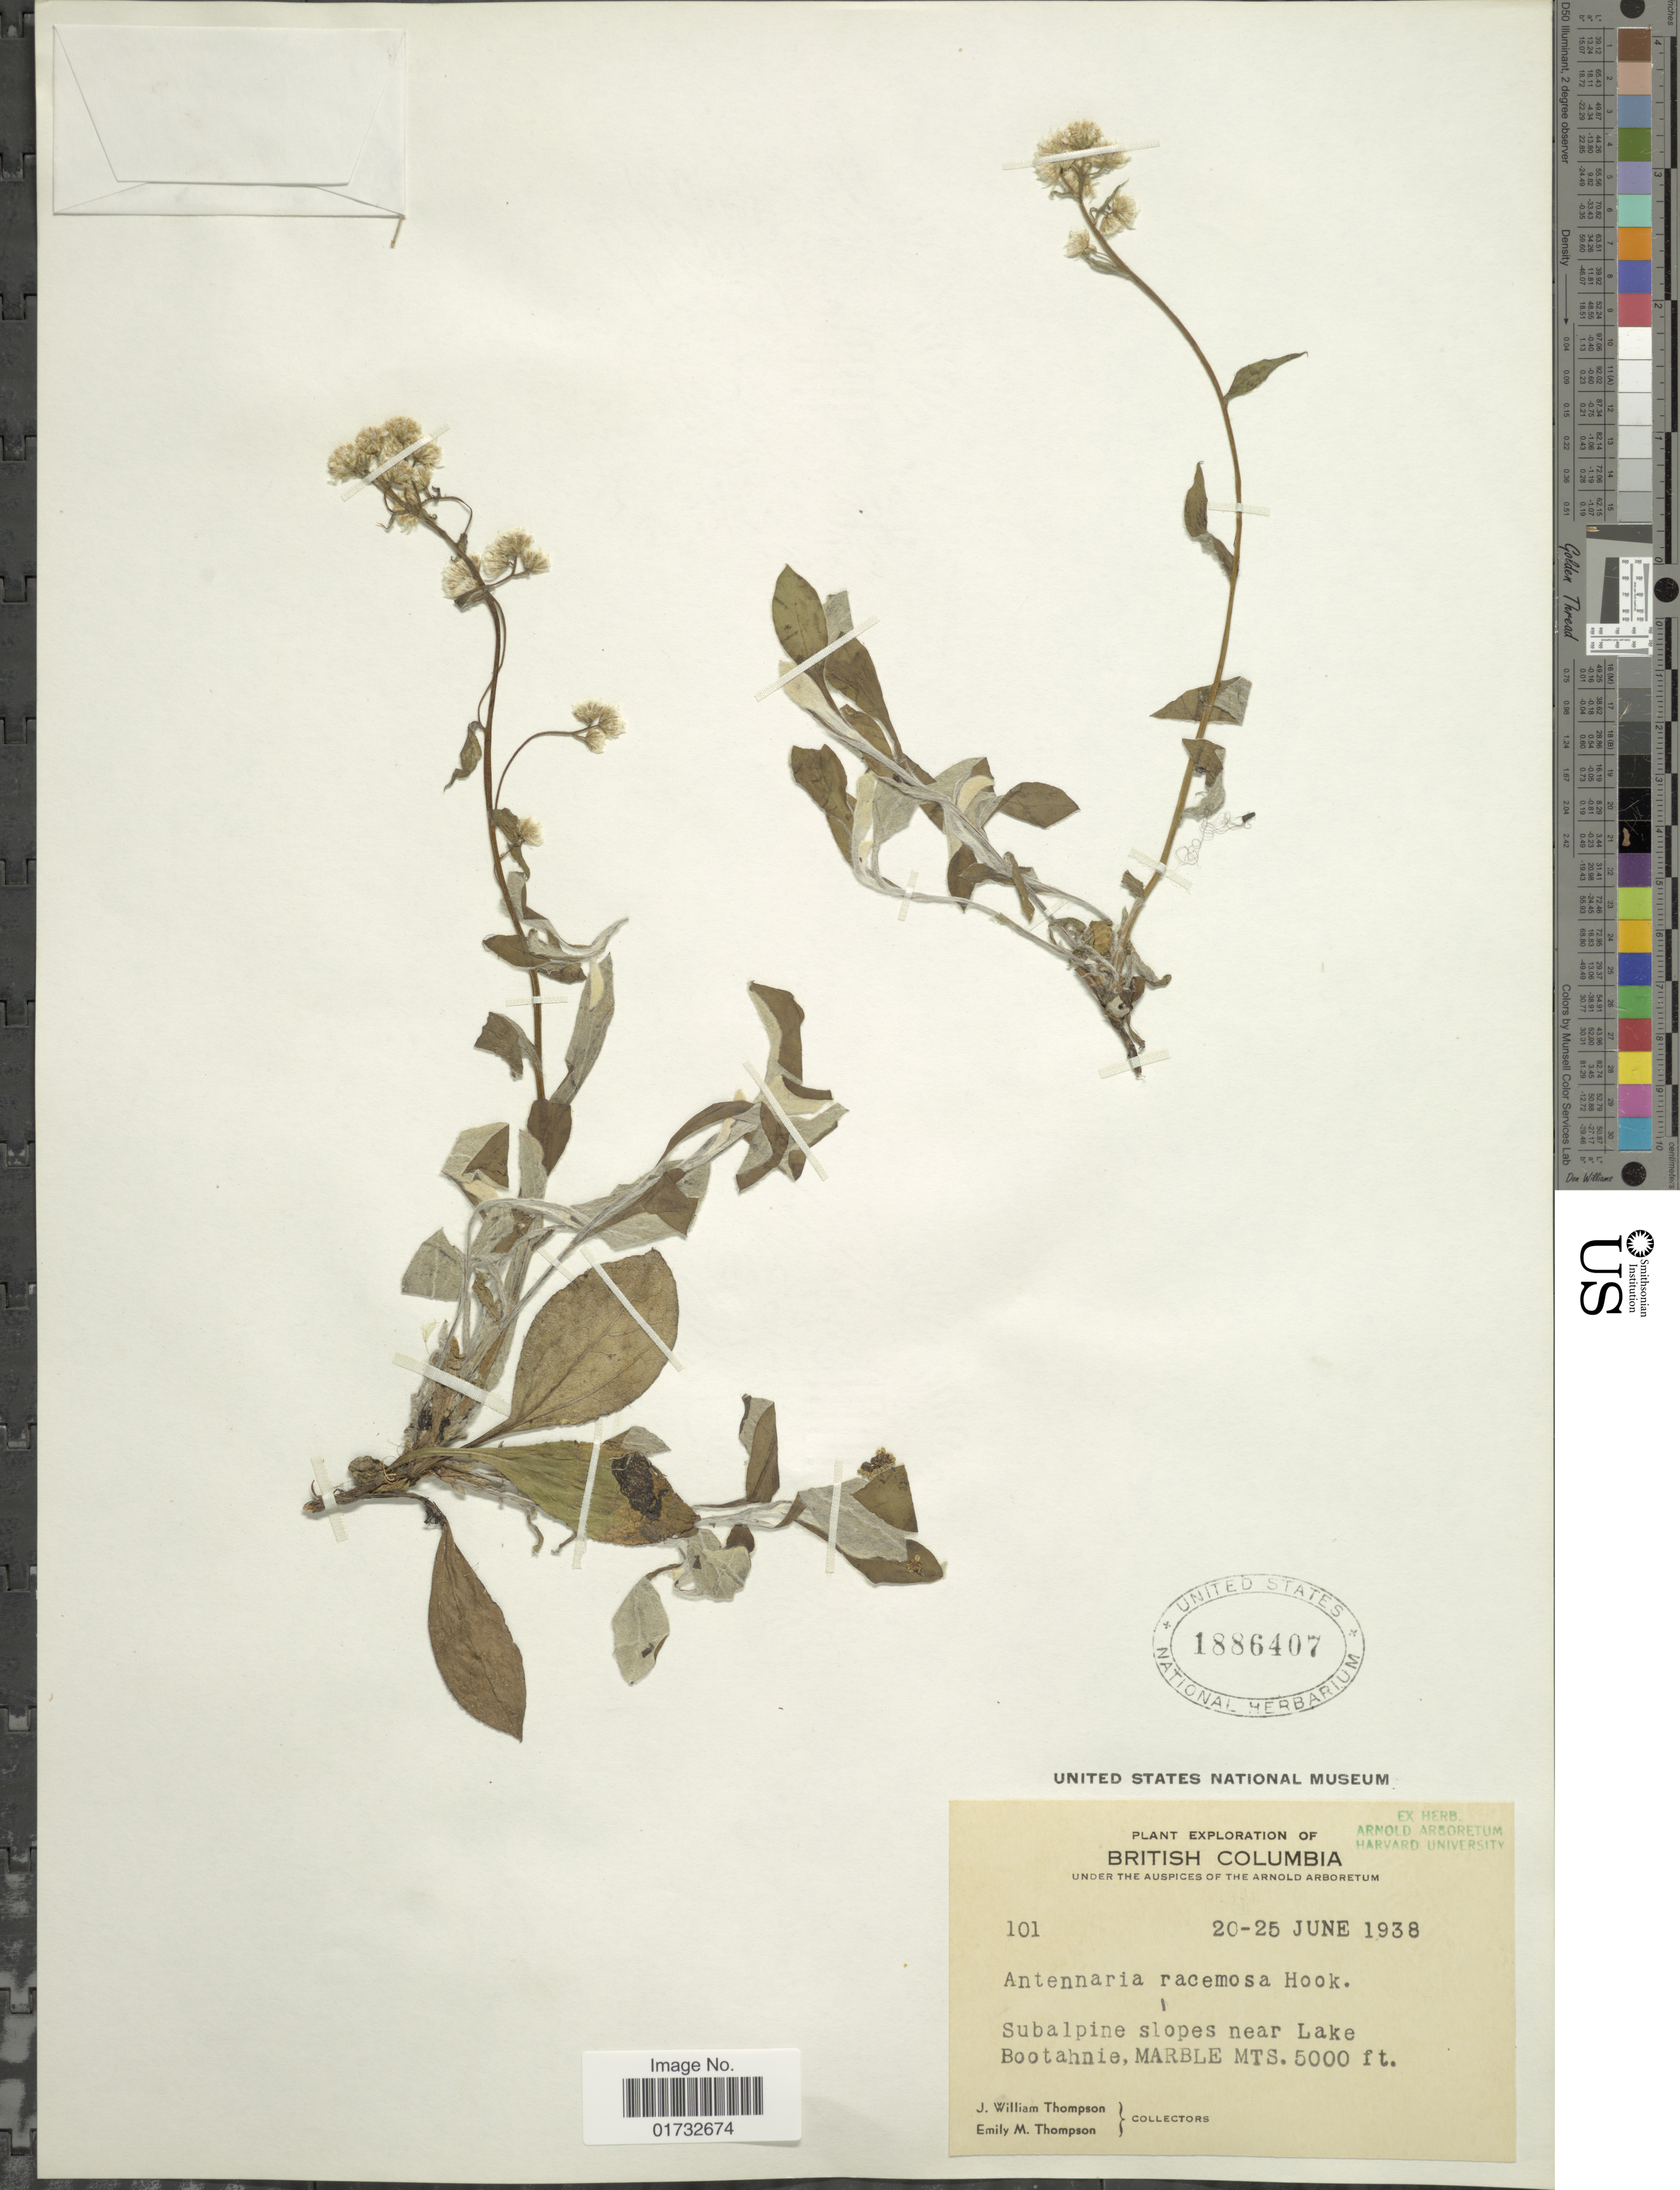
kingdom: Plantae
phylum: Tracheophyta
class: Magnoliopsida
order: Asterales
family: Asteraceae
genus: Antennaria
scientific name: Antennaria racemosa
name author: Hook.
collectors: J. W. Thompson & E. M. Thompson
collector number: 101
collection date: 1938-06-20/1938-06-25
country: Canada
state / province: British Columbia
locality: Near Lake Bootahnie, Marble Mts.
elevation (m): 1524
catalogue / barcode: US 1886407